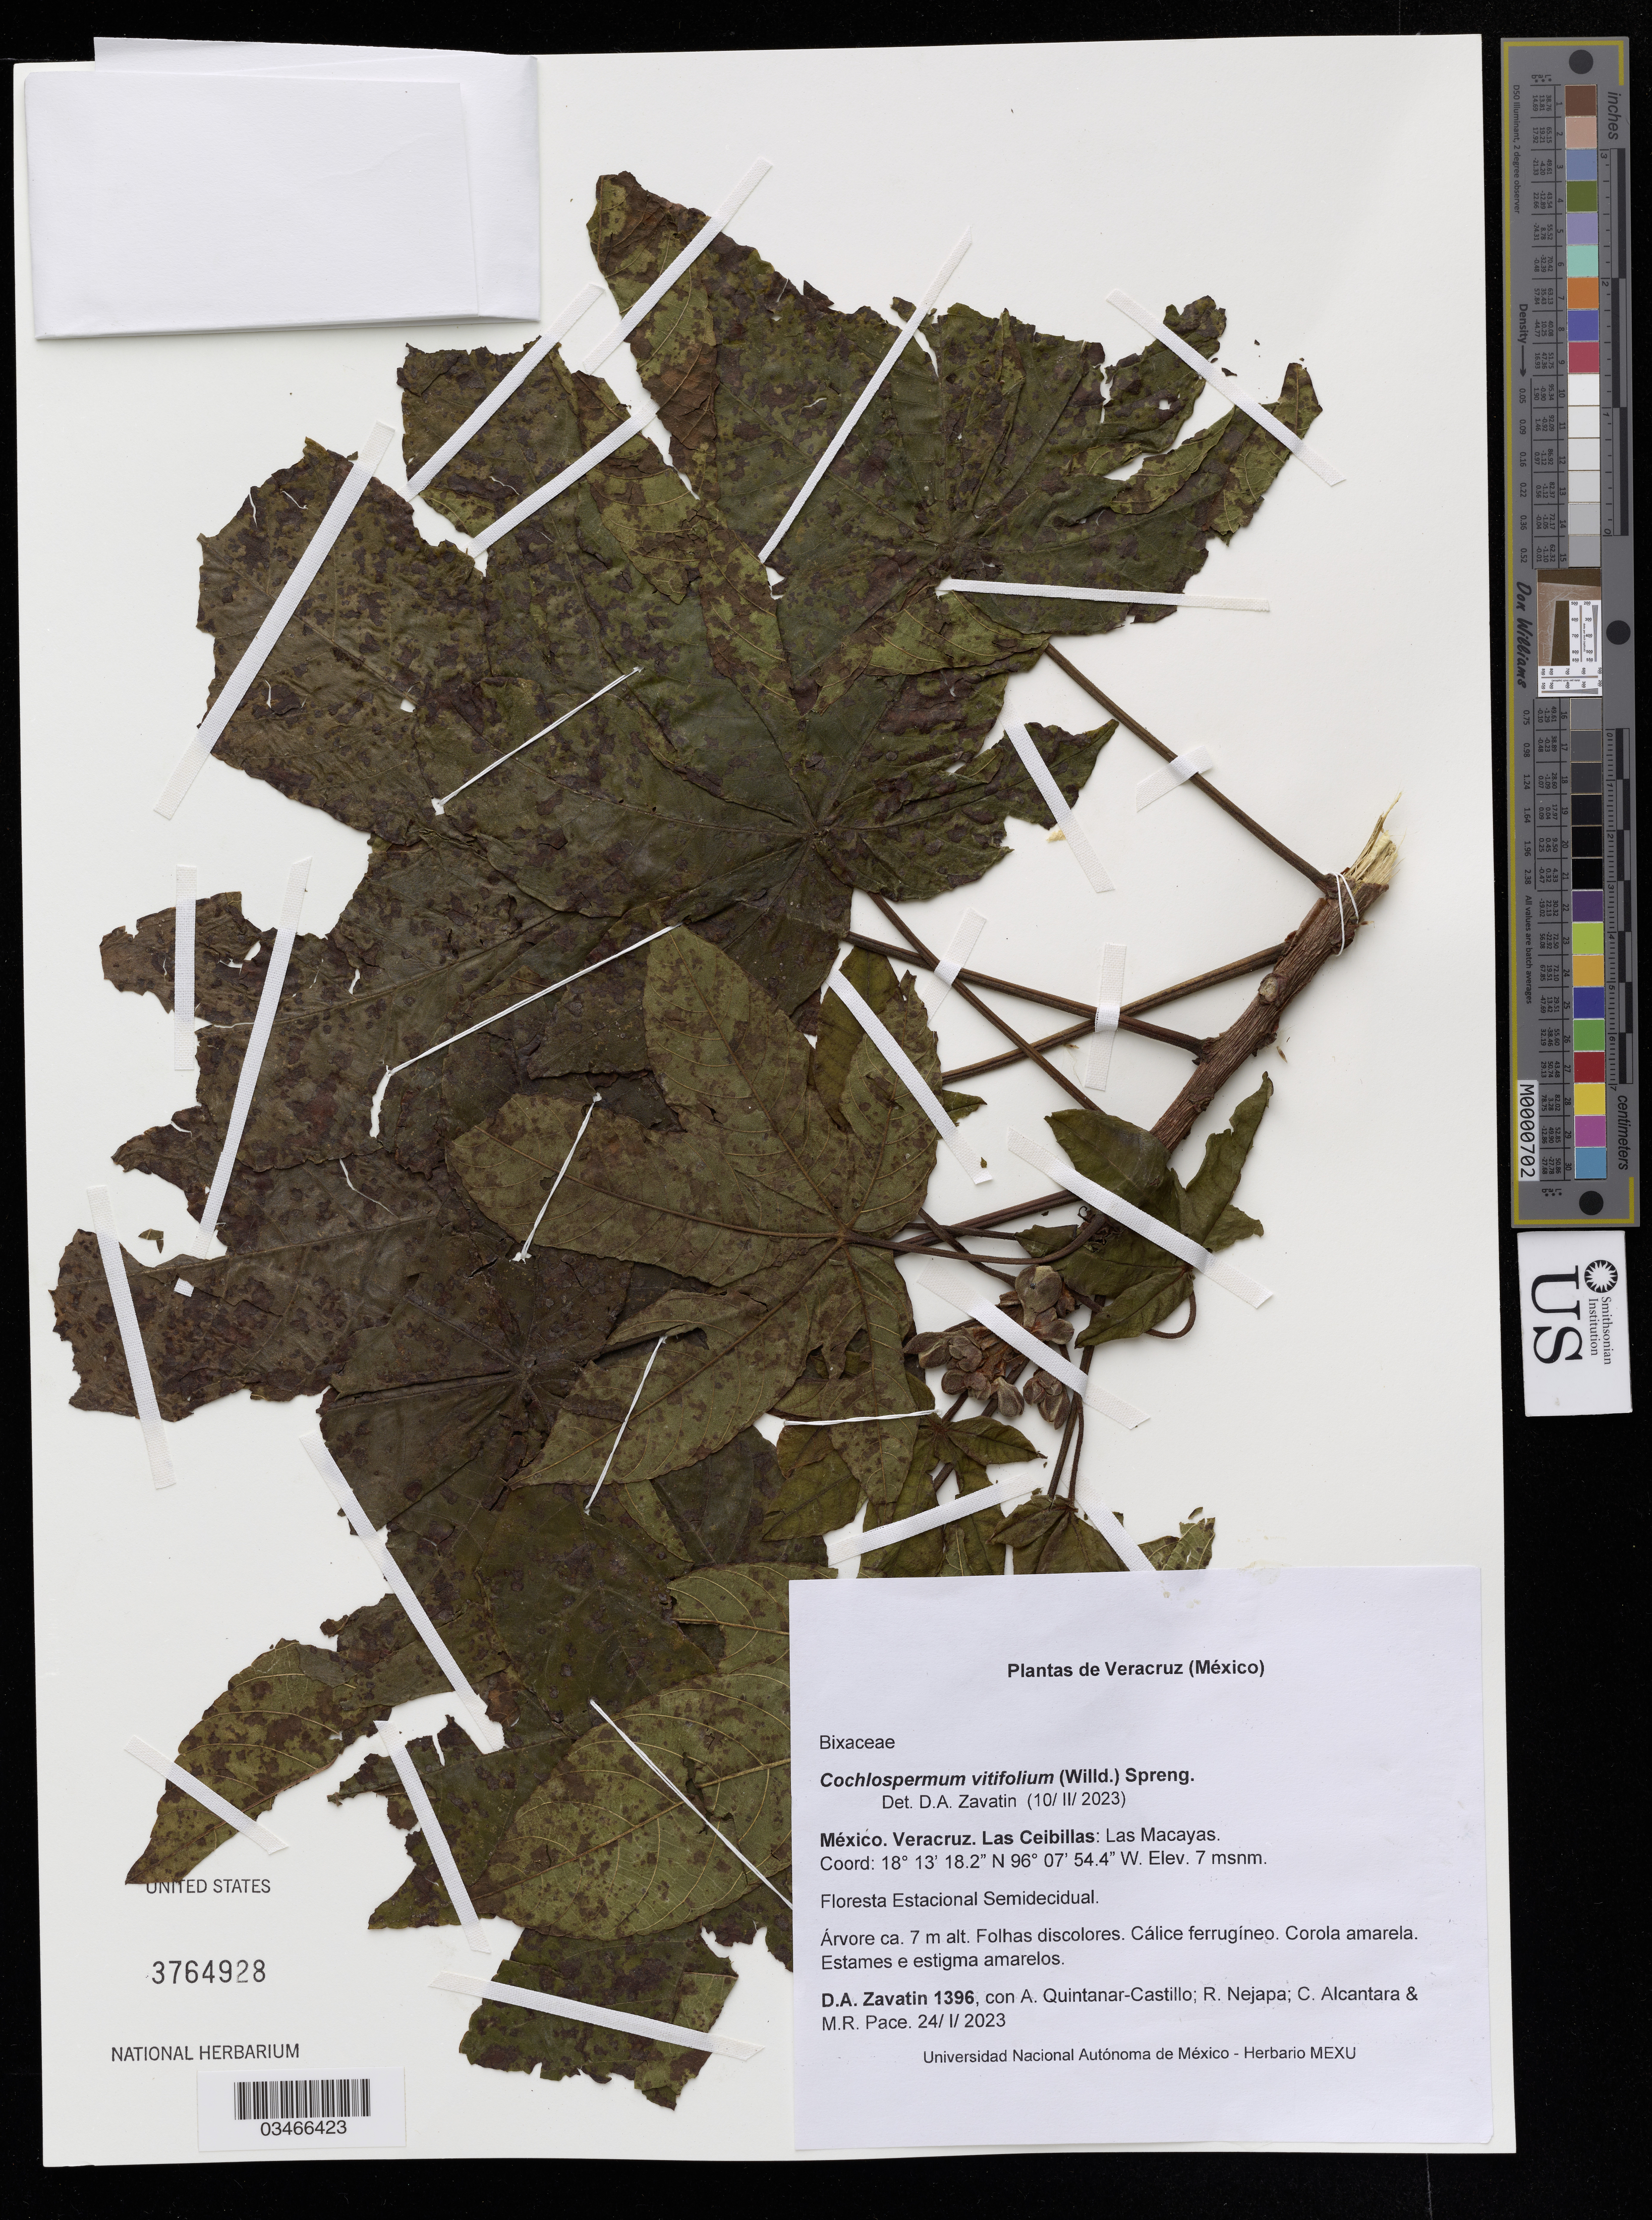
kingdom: Plantae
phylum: Tracheophyta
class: Magnoliopsida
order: Malvales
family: Cochlospermaceae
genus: Cochlospermum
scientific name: Cochlospermum vitifolium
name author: (Willd.) Spreng.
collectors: D. Zavatin, R. Nejapa & C. Alcantara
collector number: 1396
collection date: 2023-01-24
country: Mexico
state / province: Veracruz Llave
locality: Las Ceibillas: Las Macayas.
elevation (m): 7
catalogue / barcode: US 3764928